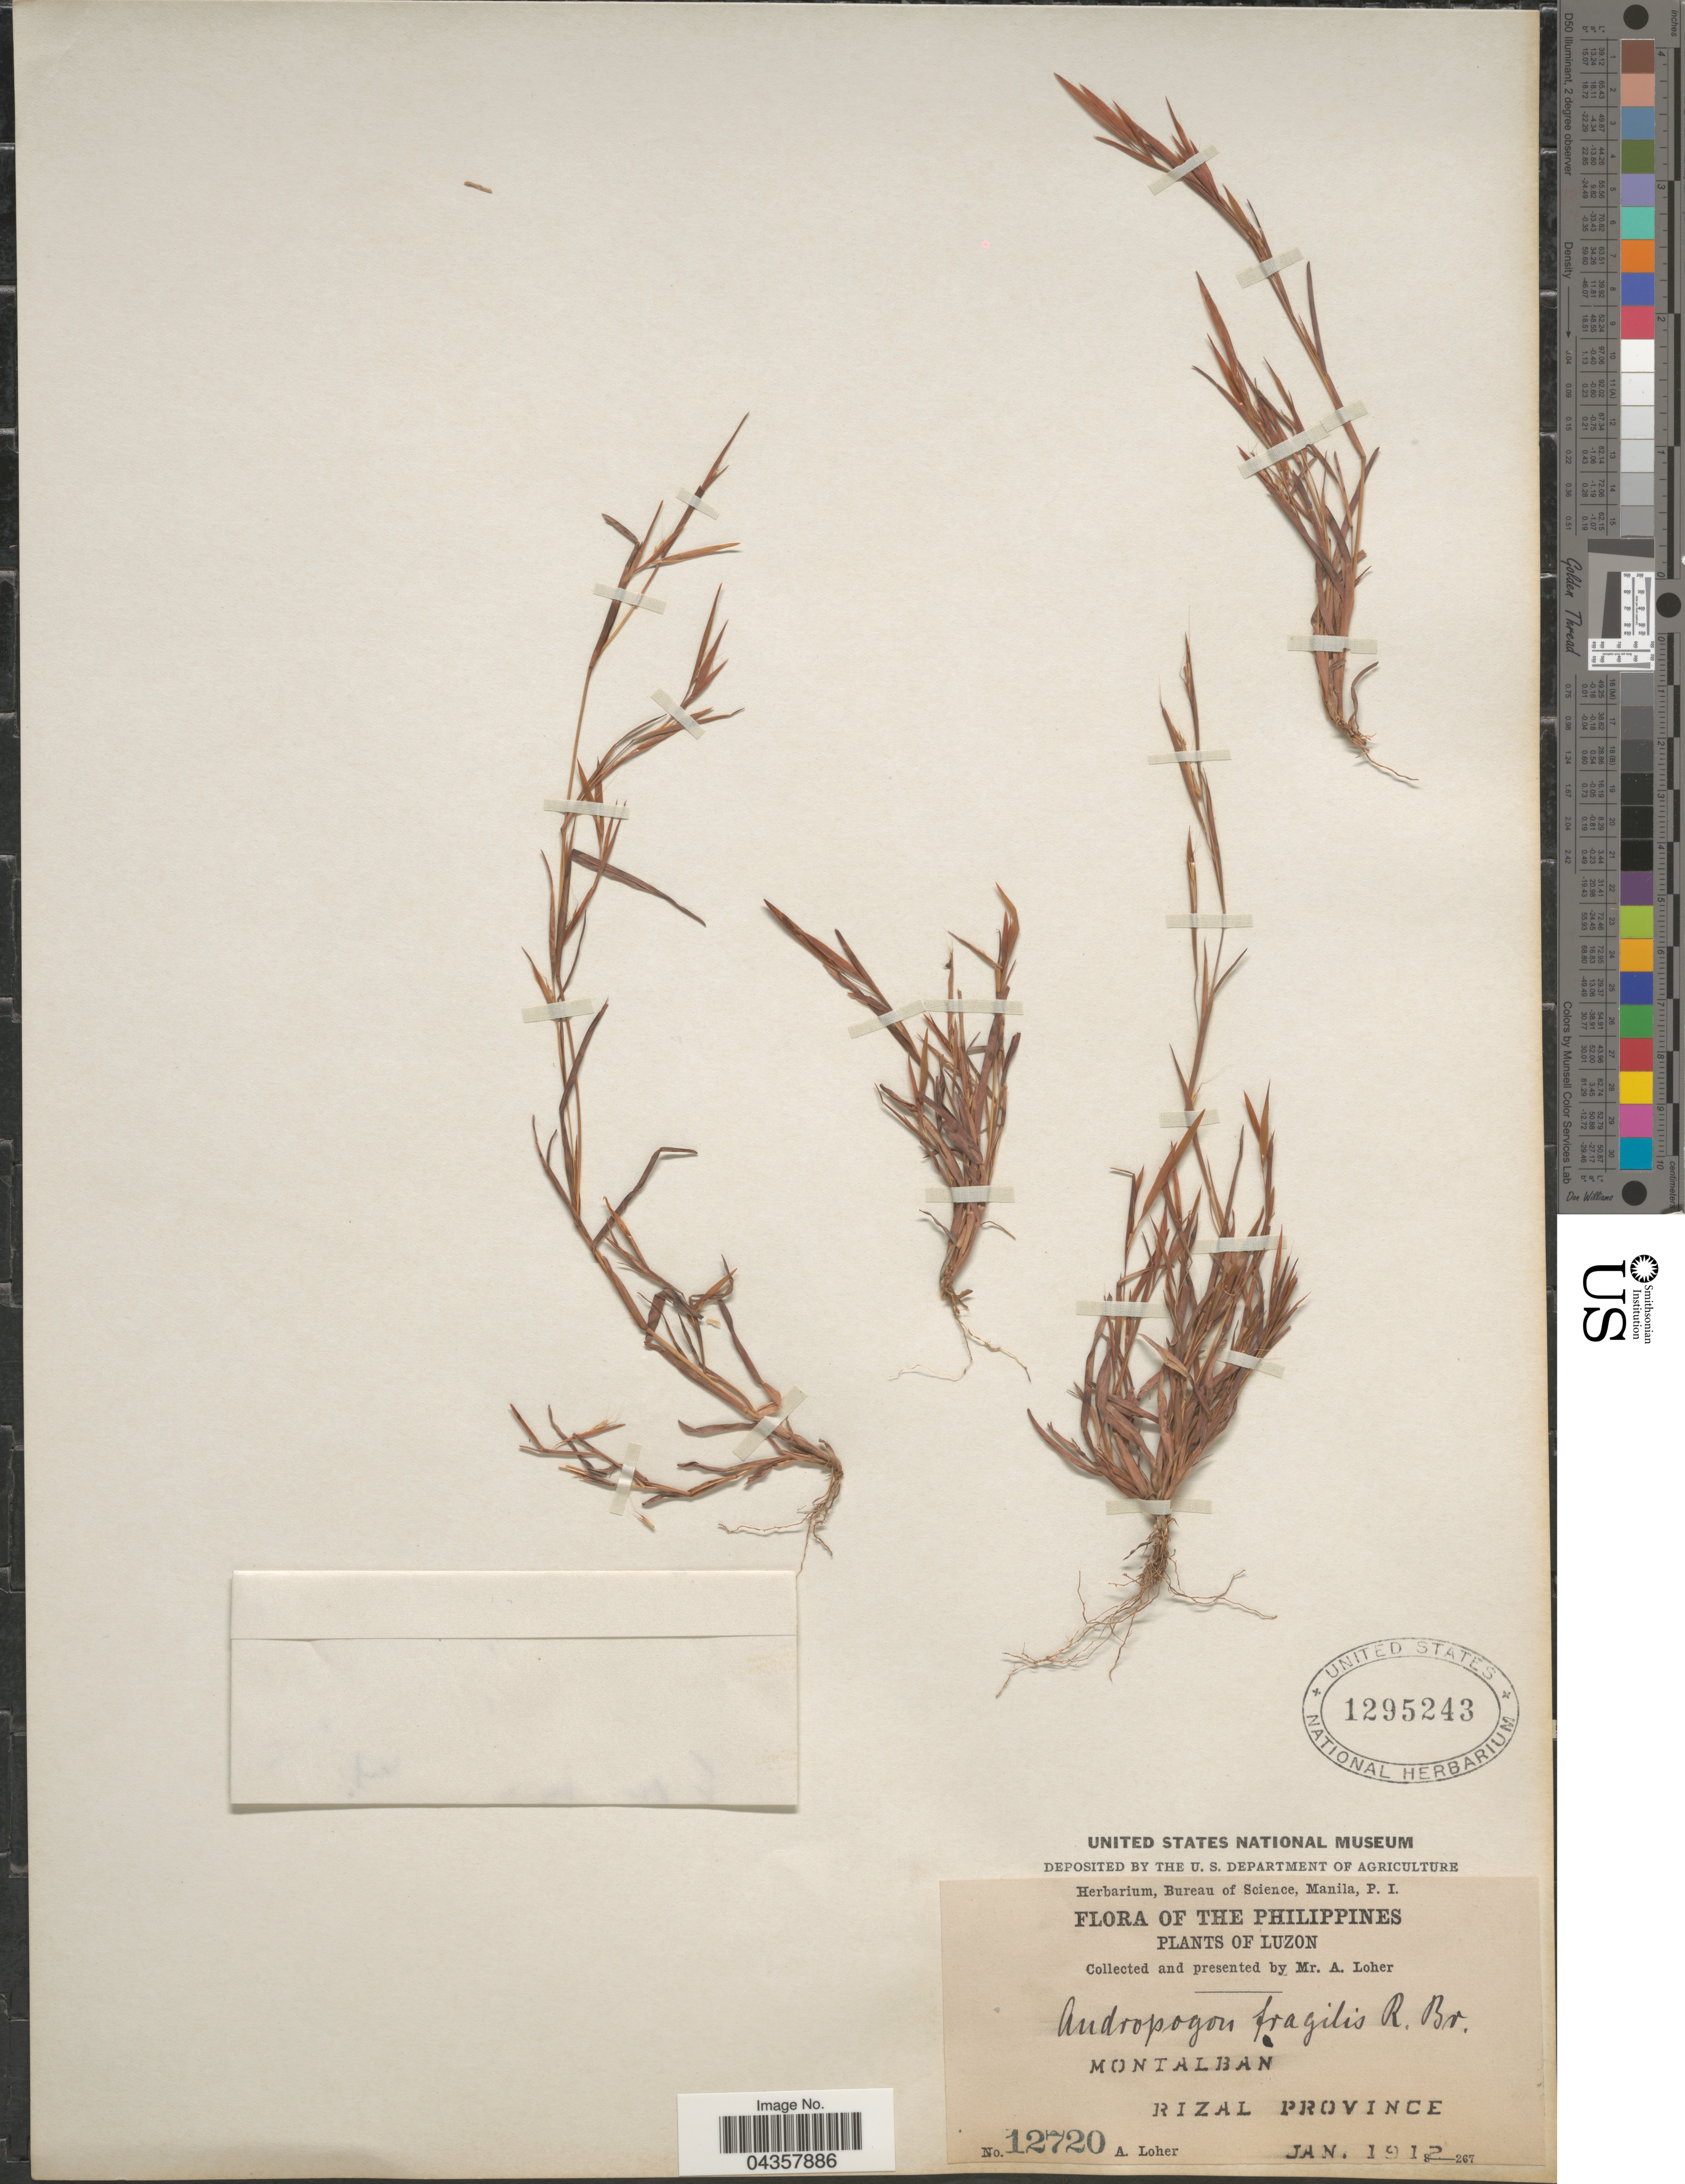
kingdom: Plantae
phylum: Tracheophyta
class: Liliopsida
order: Poales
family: Poaceae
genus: Schizachyrium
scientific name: Schizachyrium fragile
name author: (R. Br.) A. Camus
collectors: A. Loher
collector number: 12720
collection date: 1912-01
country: Philippines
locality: Luzon. Montalban. Rizal Province.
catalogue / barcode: US 1295243